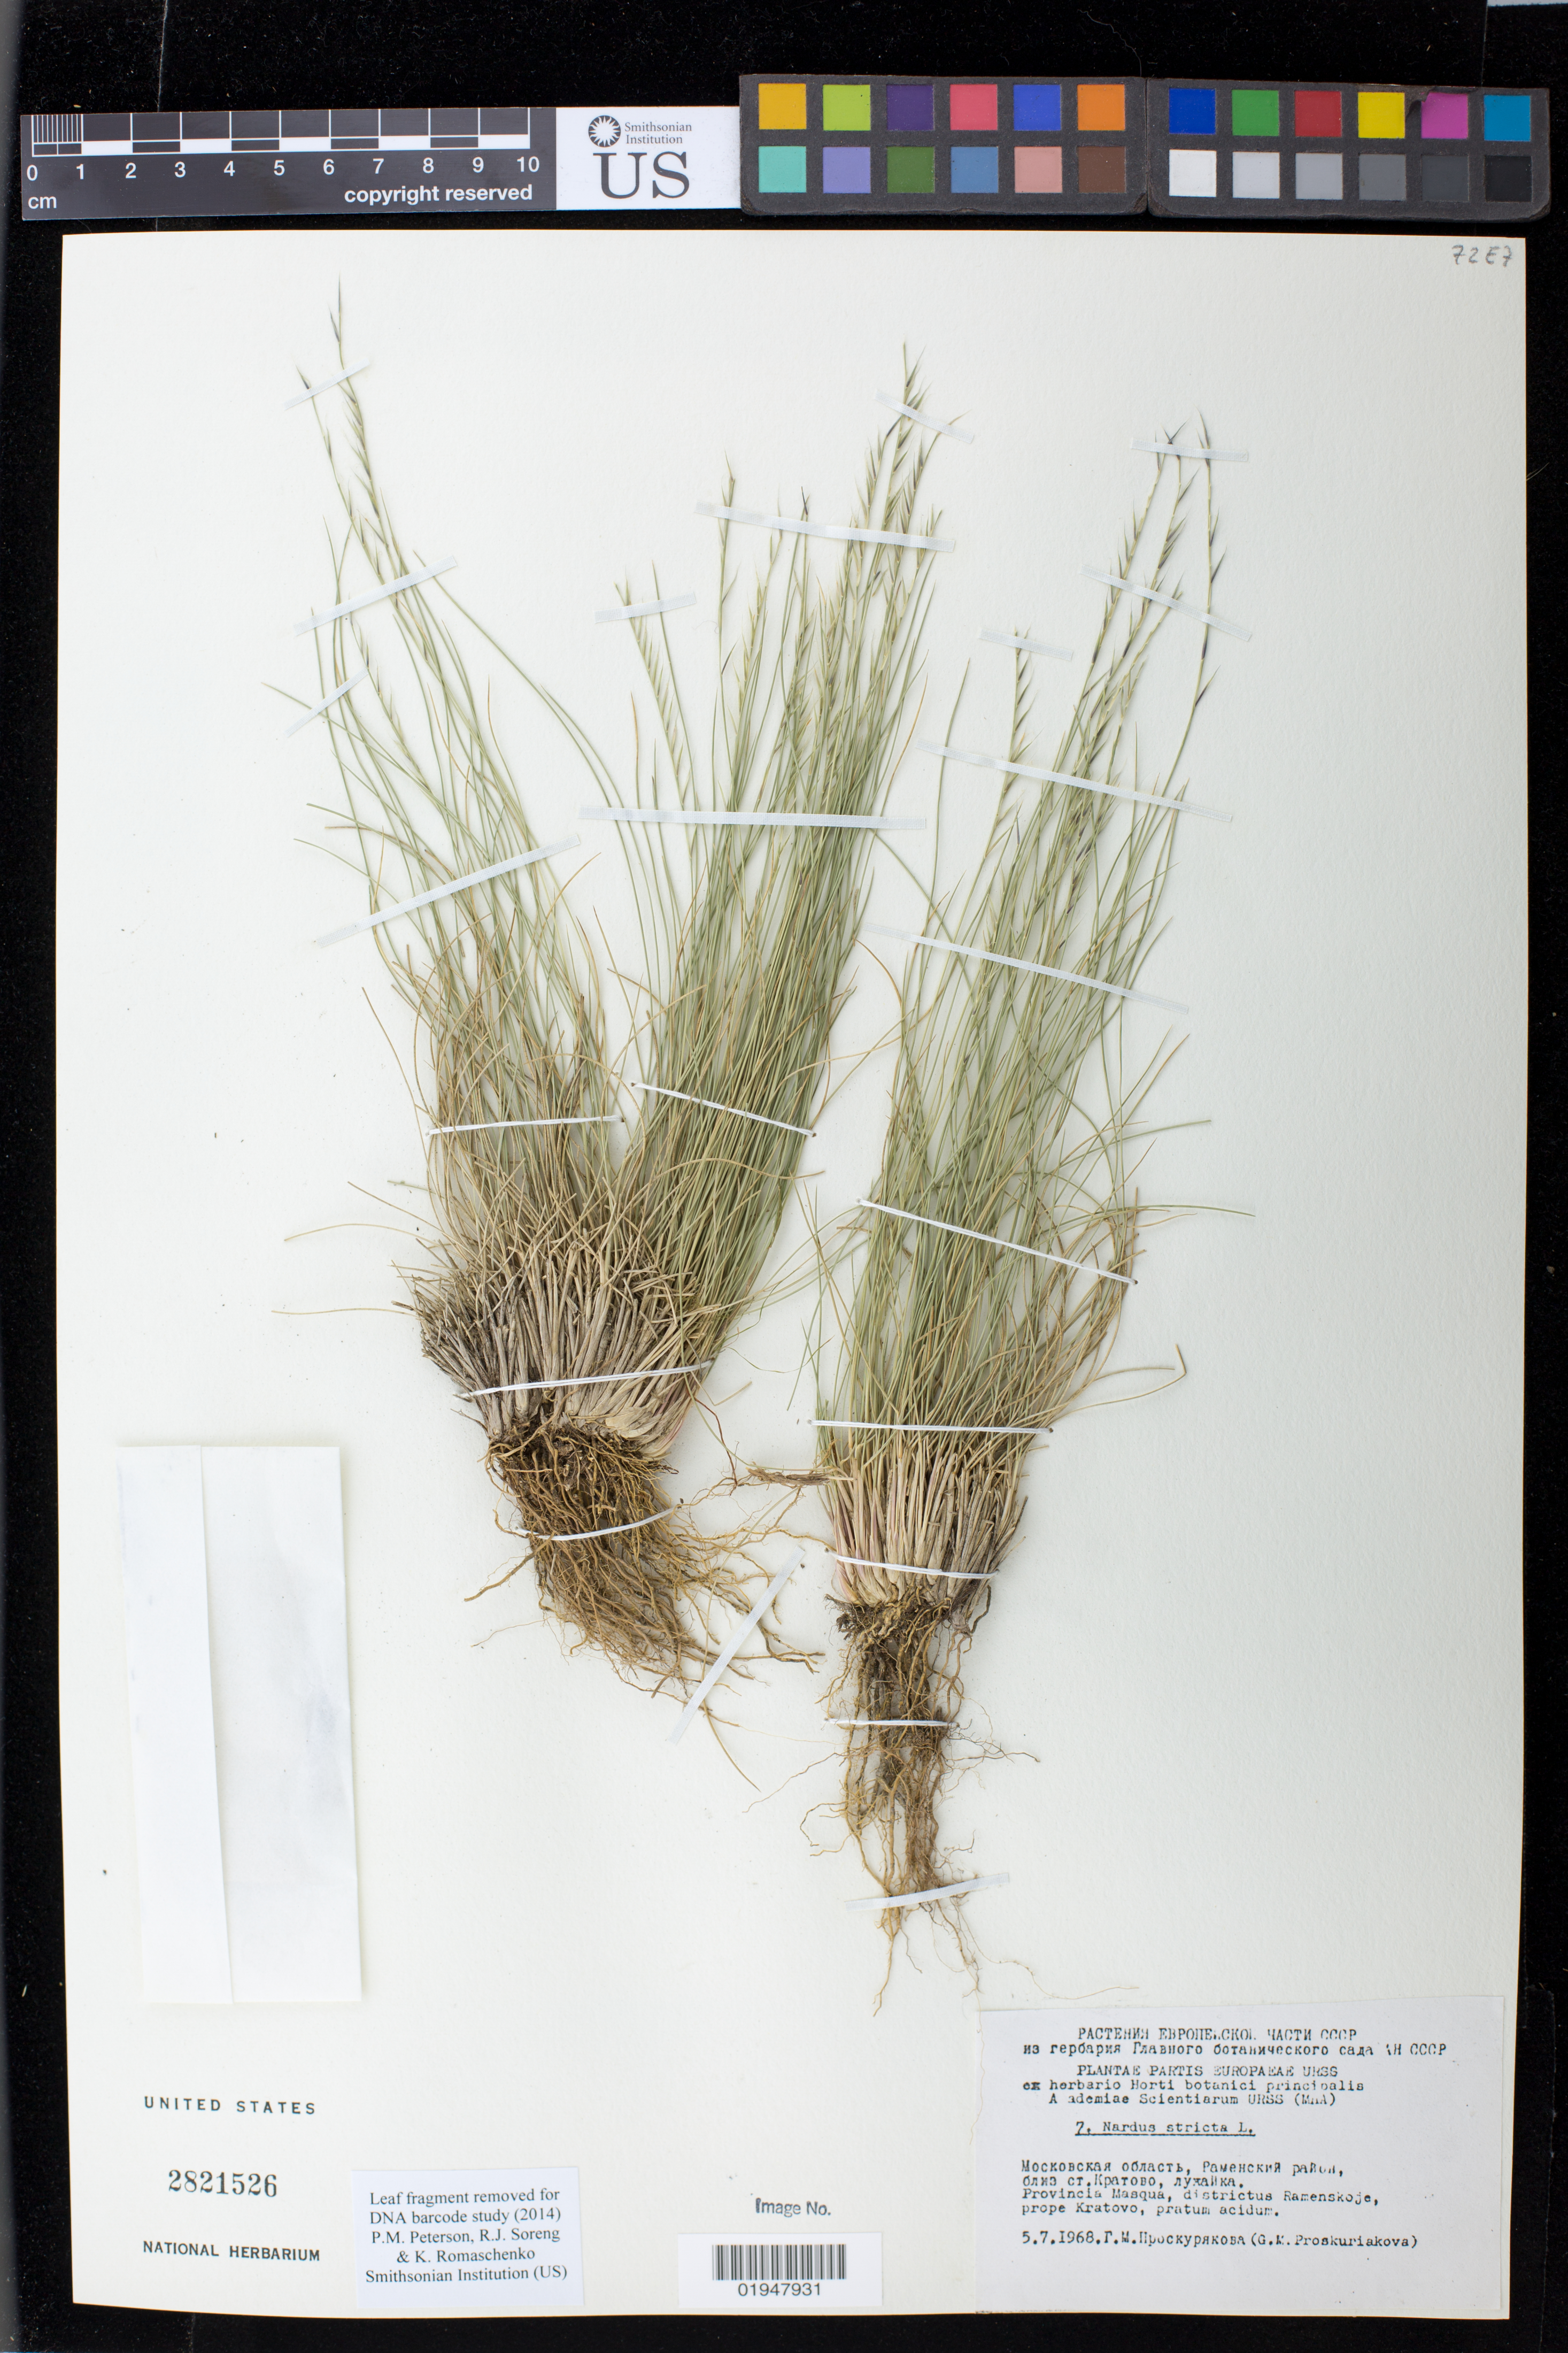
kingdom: Plantae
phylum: Tracheophyta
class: Liliopsida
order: Poales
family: Poaceae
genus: Nardus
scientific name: Nardus stricta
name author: L.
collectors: G. Proskuriakova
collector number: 7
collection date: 1968-07-05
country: Russian Federation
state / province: Moscow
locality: Provincia Masqua, districtus Ramenskoje, prope Kratovo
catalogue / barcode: US 2821526